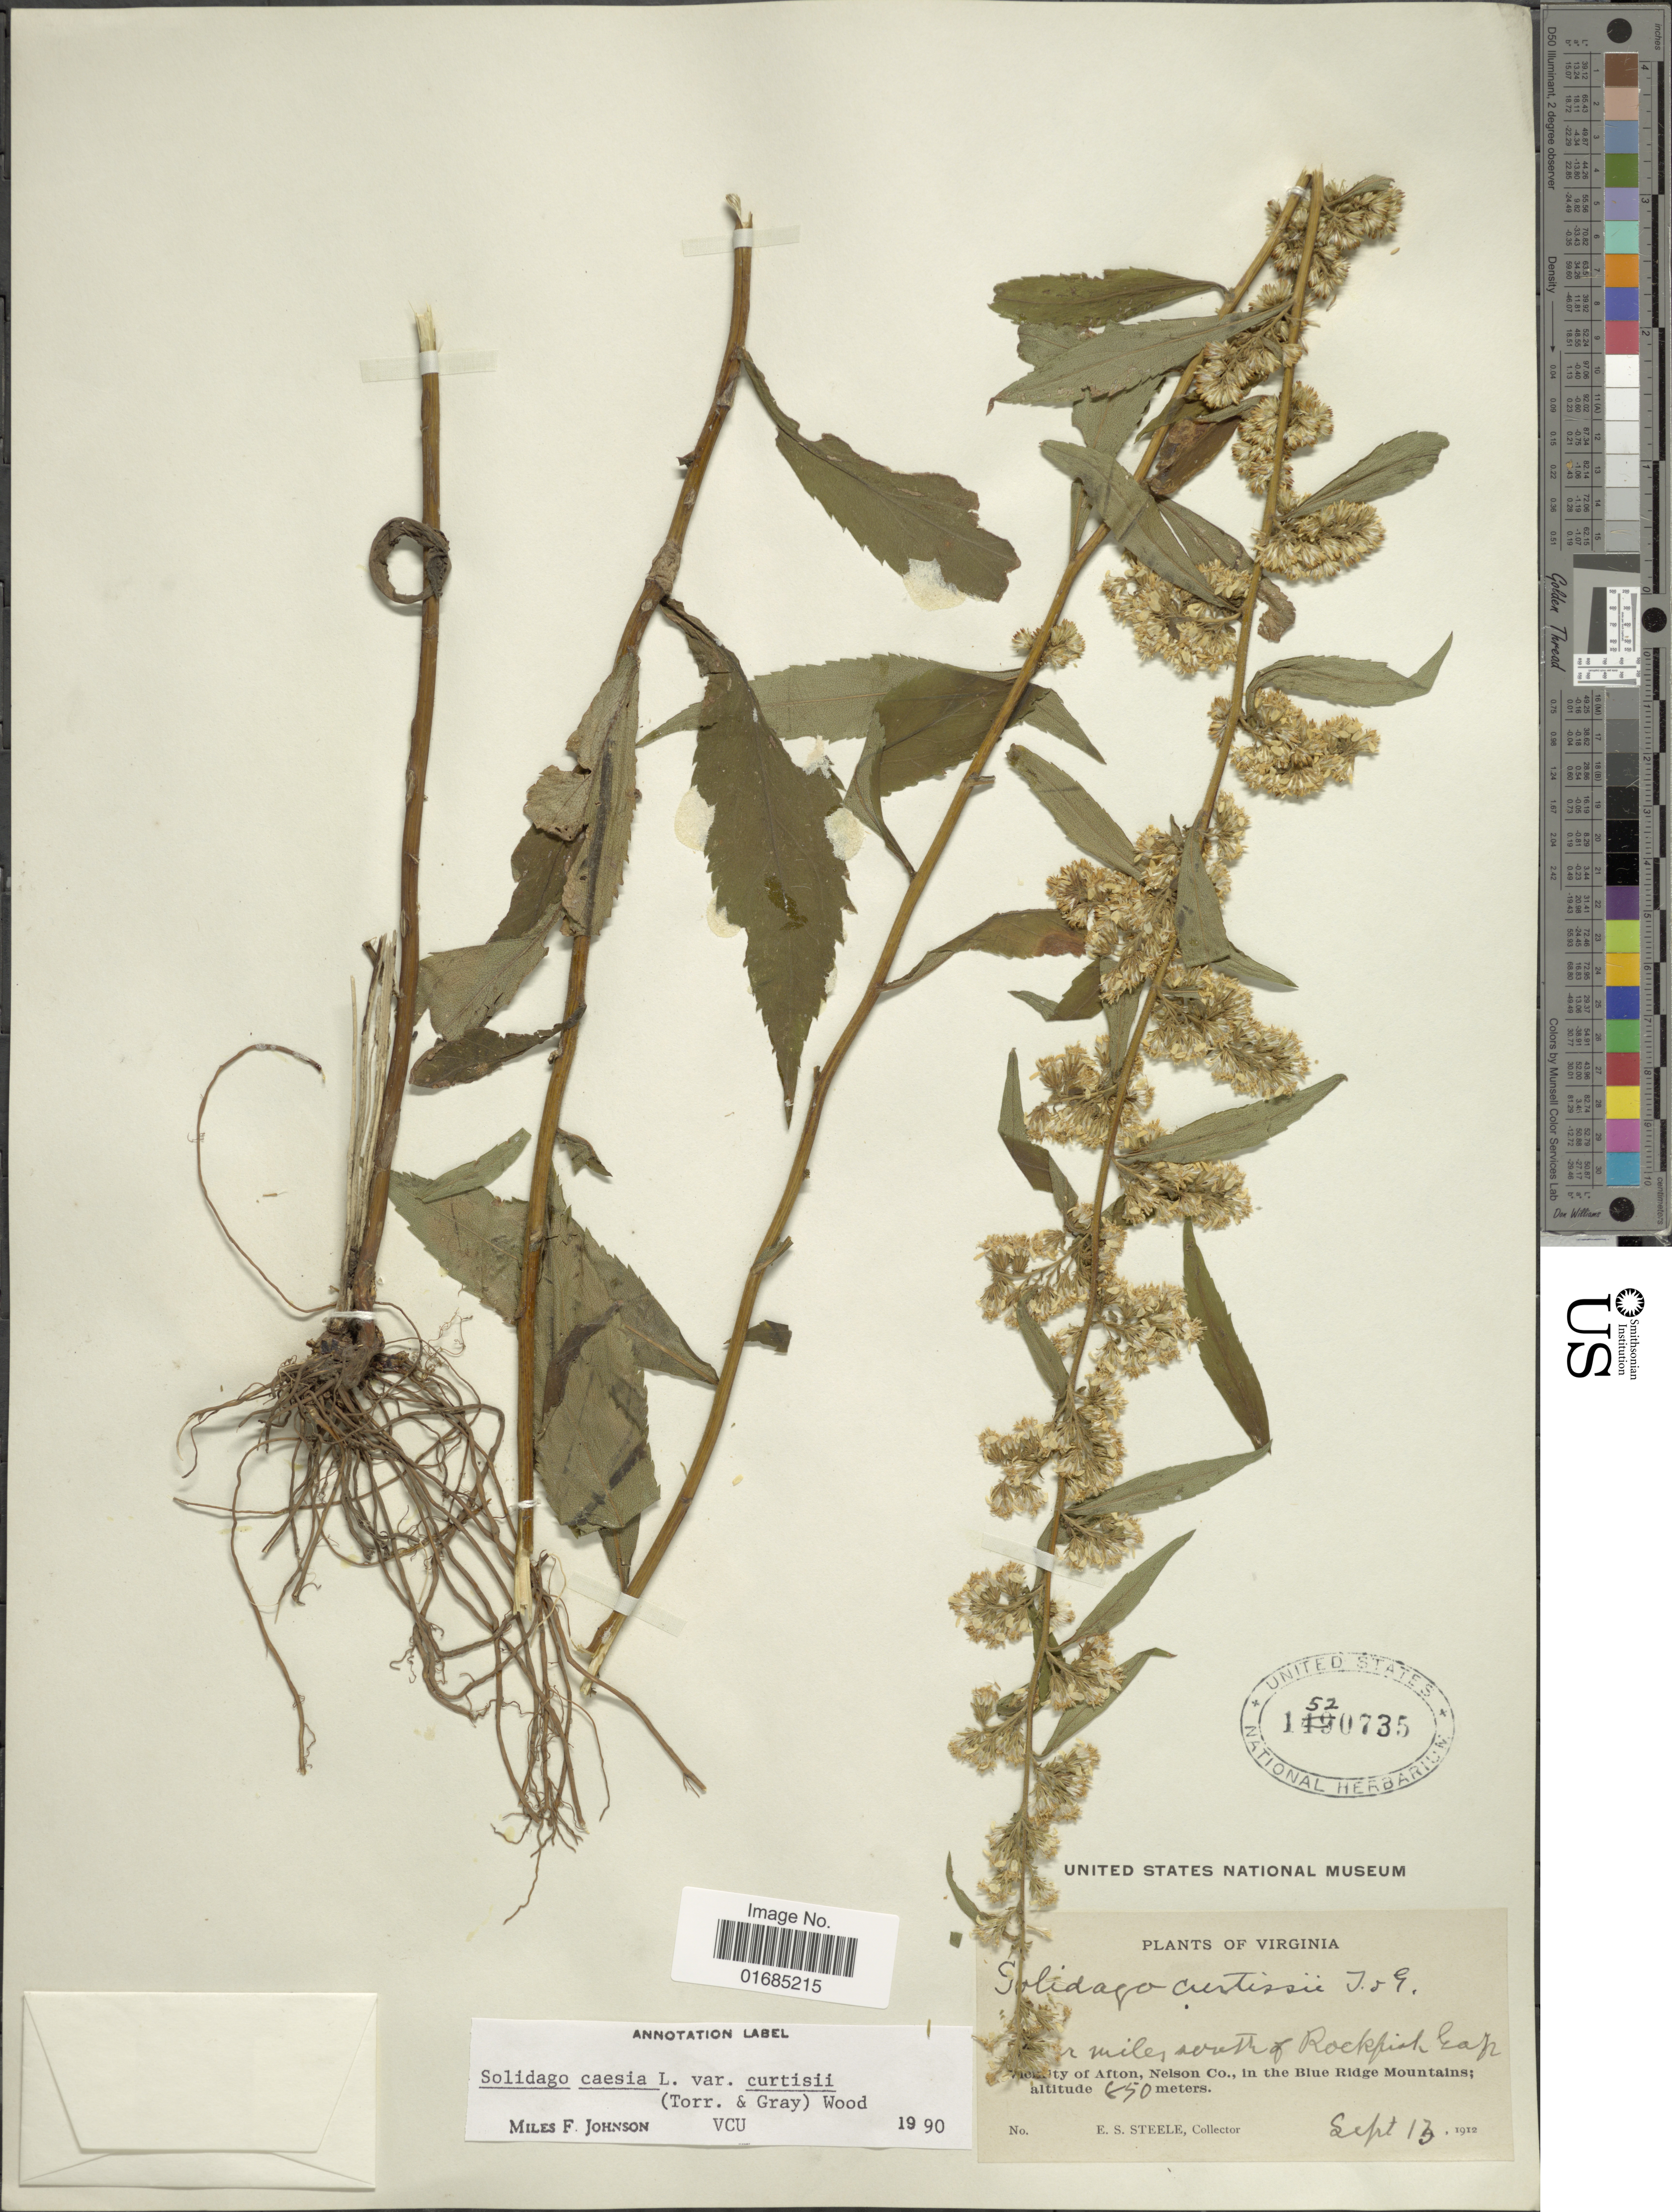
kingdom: Plantae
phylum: Tracheophyta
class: Magnoliopsida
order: Asterales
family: Asteraceae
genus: Solidago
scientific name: Solidago caesia var. curtisii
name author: (Torr. & A. Gray) C.E.S. Taylor & R.J. Taylor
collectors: E. Steele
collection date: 1912-09-13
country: United States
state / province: Virginia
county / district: Nelson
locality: Virginia. Four miles, south of Rockfish Gap, Vicinity of Afton, Nelson Co., in the Blue Ridge Mountains.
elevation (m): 850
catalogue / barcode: US 1520735